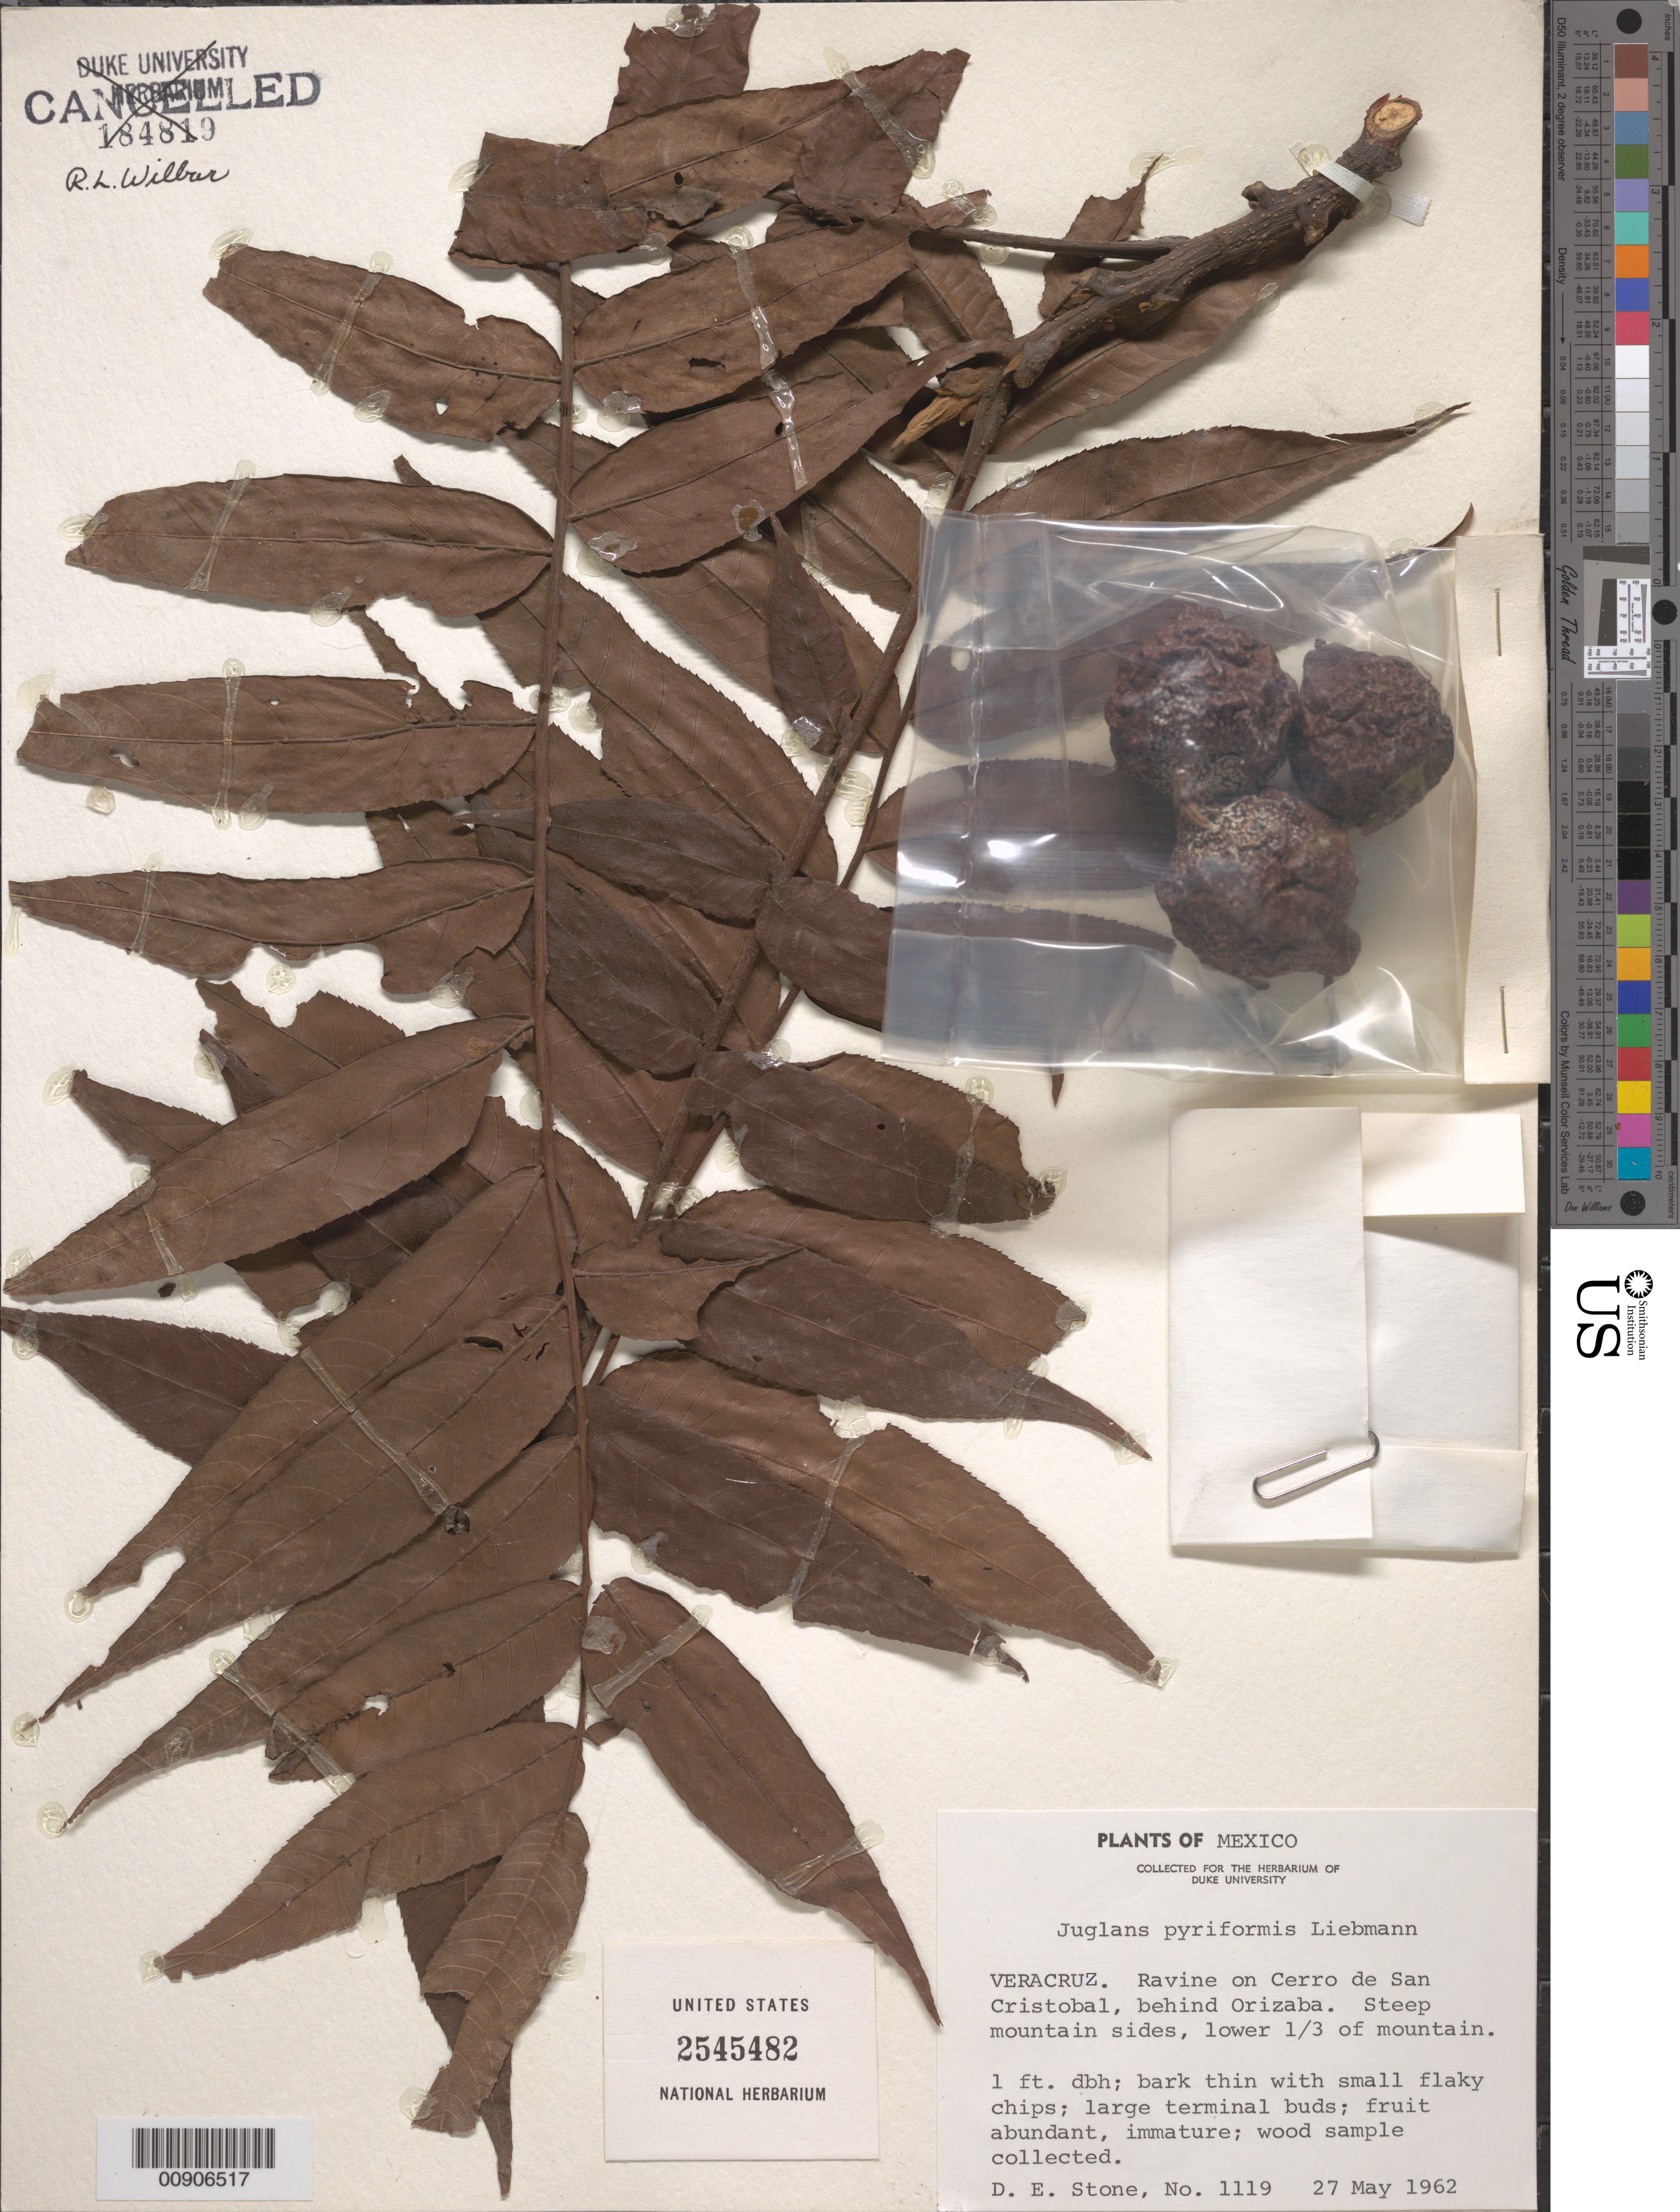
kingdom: Plantae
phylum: Tracheophyta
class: Magnoliopsida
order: Fagales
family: Juglandaceae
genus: Juglans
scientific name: Juglans pyriformis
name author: Liebm.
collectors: D. E. Stone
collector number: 1119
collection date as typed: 27 May 1962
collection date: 1962-05-27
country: Mexico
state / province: Veracruz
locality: Veracruz. Ravine on Cerro de San Cristóbal, behind Orizaba. Steep mountain sides, lower 1/3 of mountain.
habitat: Ravine. Steep mountain sides.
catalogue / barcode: US 2545482